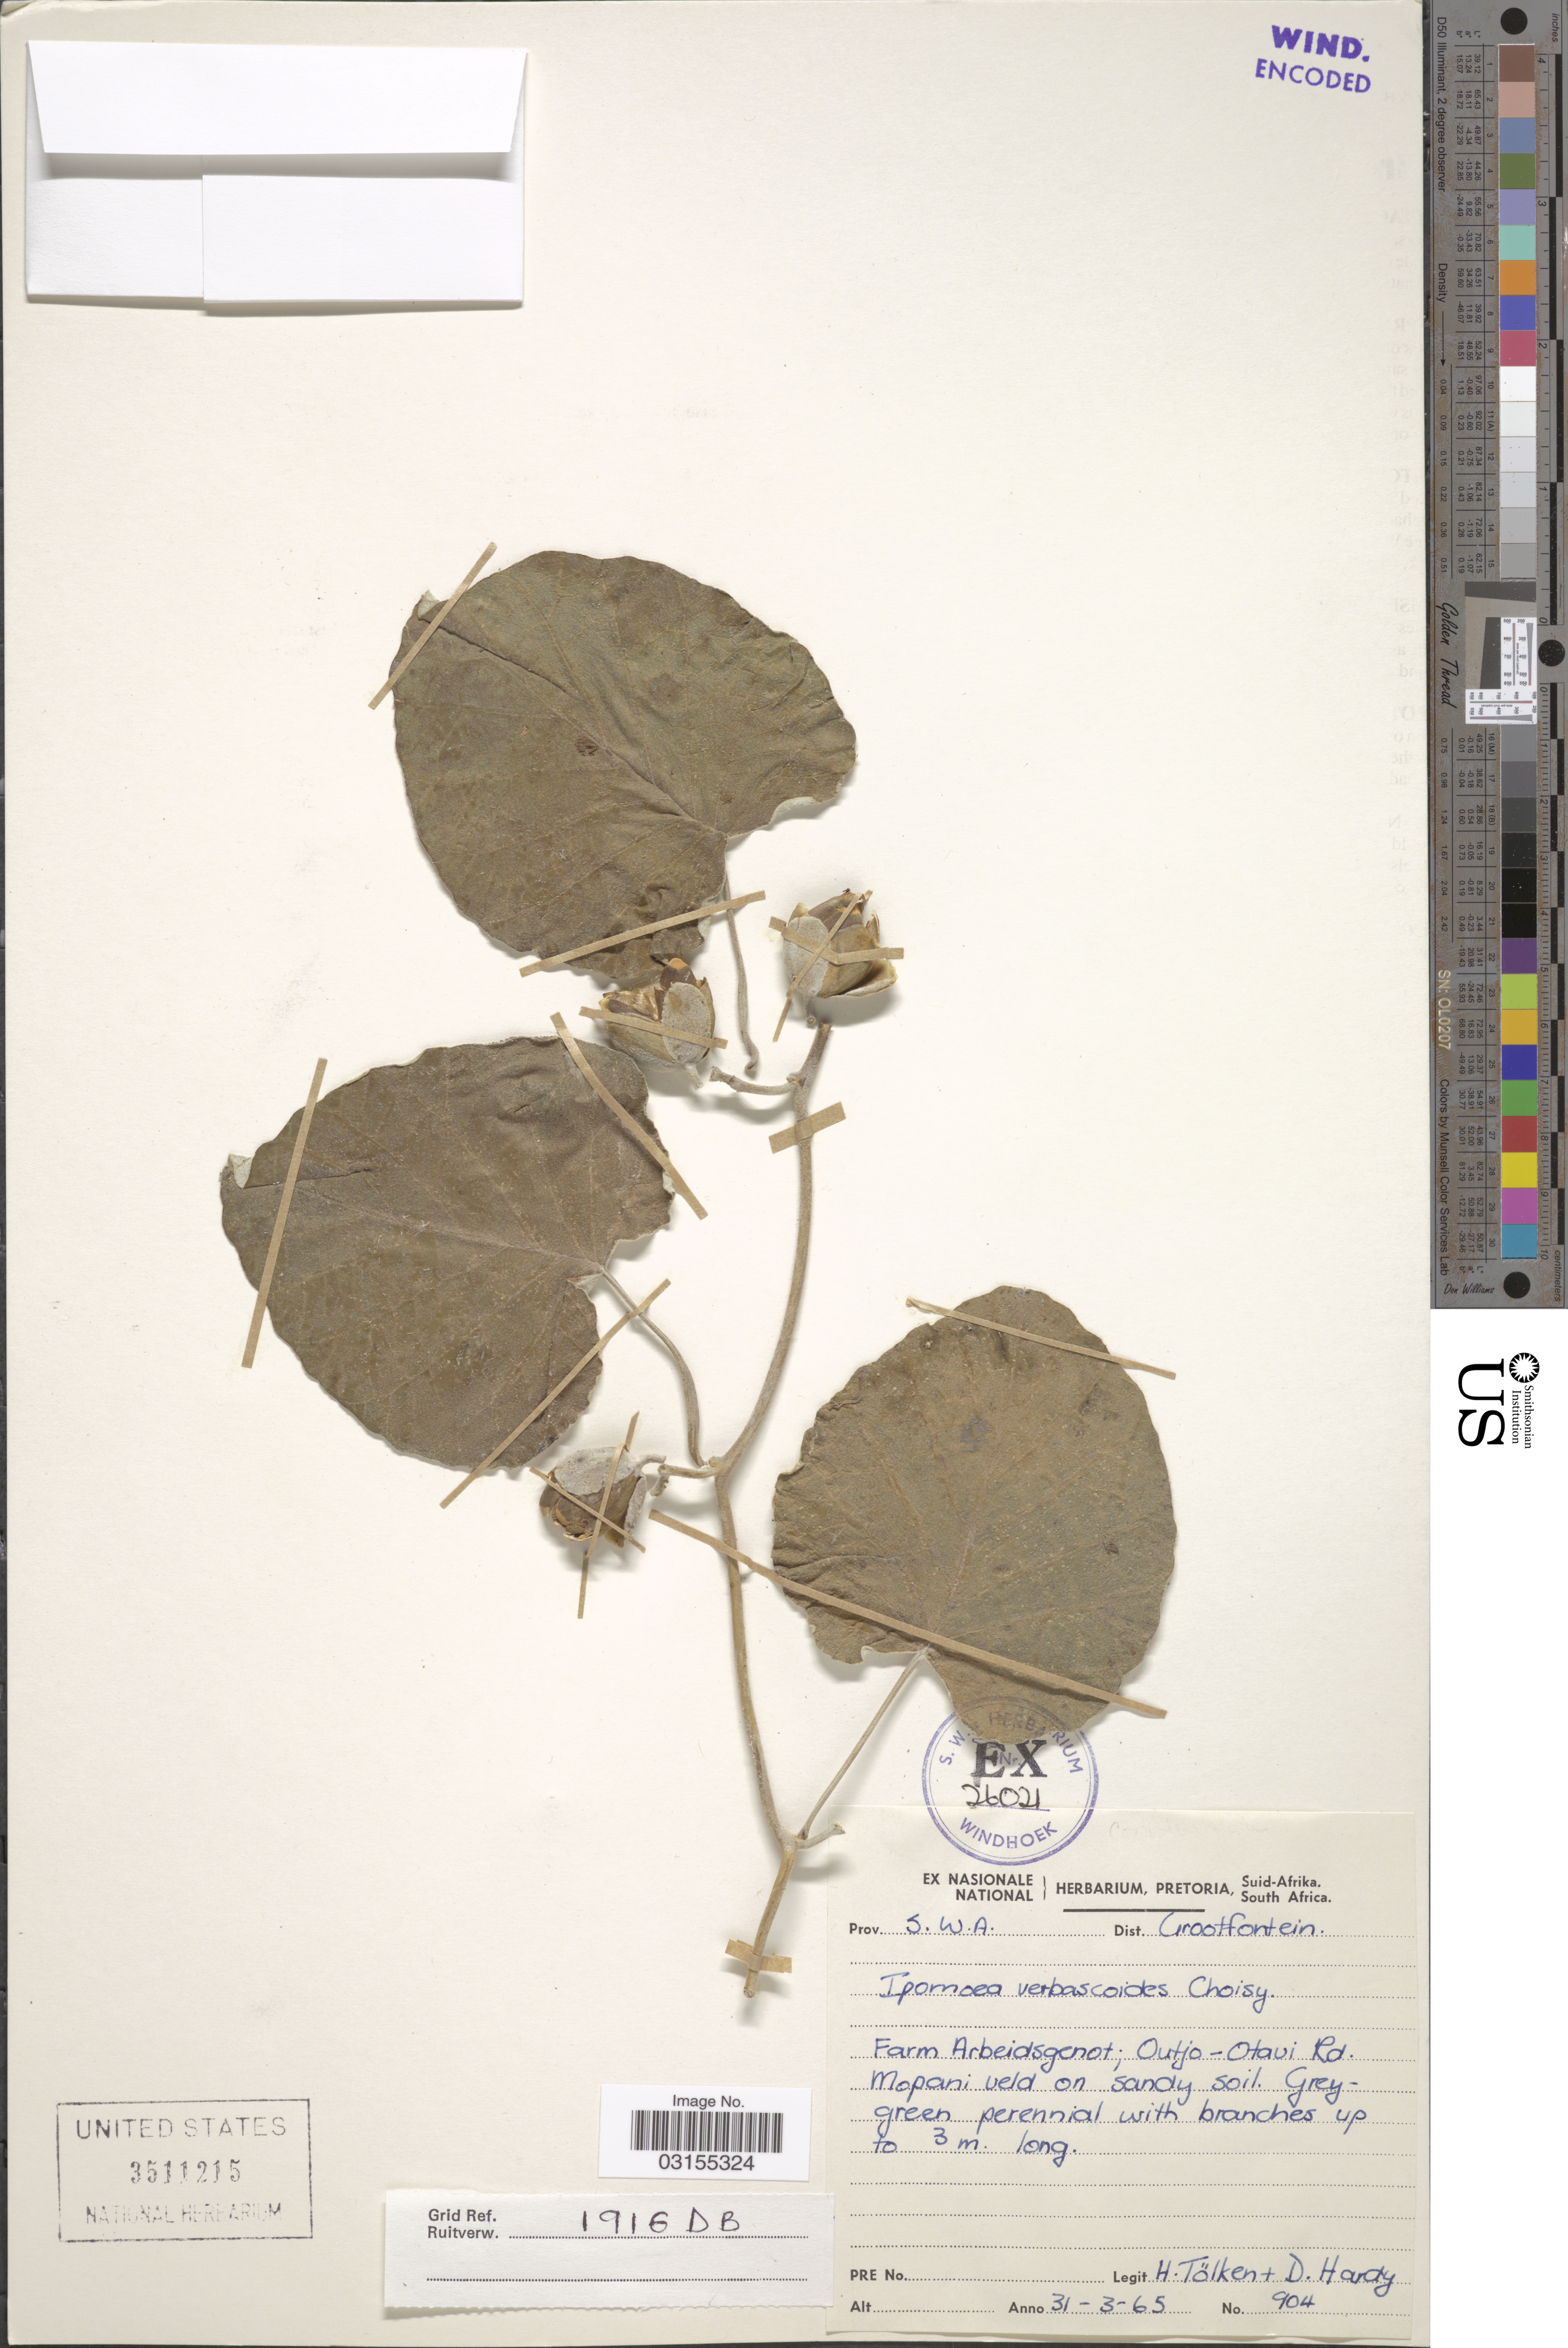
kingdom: Plantae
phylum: Tracheophyta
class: Magnoliopsida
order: Solanales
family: Convolvulaceae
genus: Ipomoea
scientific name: Ipomoea verbascoidea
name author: Choisy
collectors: H. R. Tölken & D. Hardy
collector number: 904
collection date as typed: Transcribed d/m/y: 31/3/65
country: South Africa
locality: Prov. S. W. A. Dist. Grootfontein. Farm Arbeidsgenot; Outjo-Otavi Rd. Mopani veld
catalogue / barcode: US 3511215